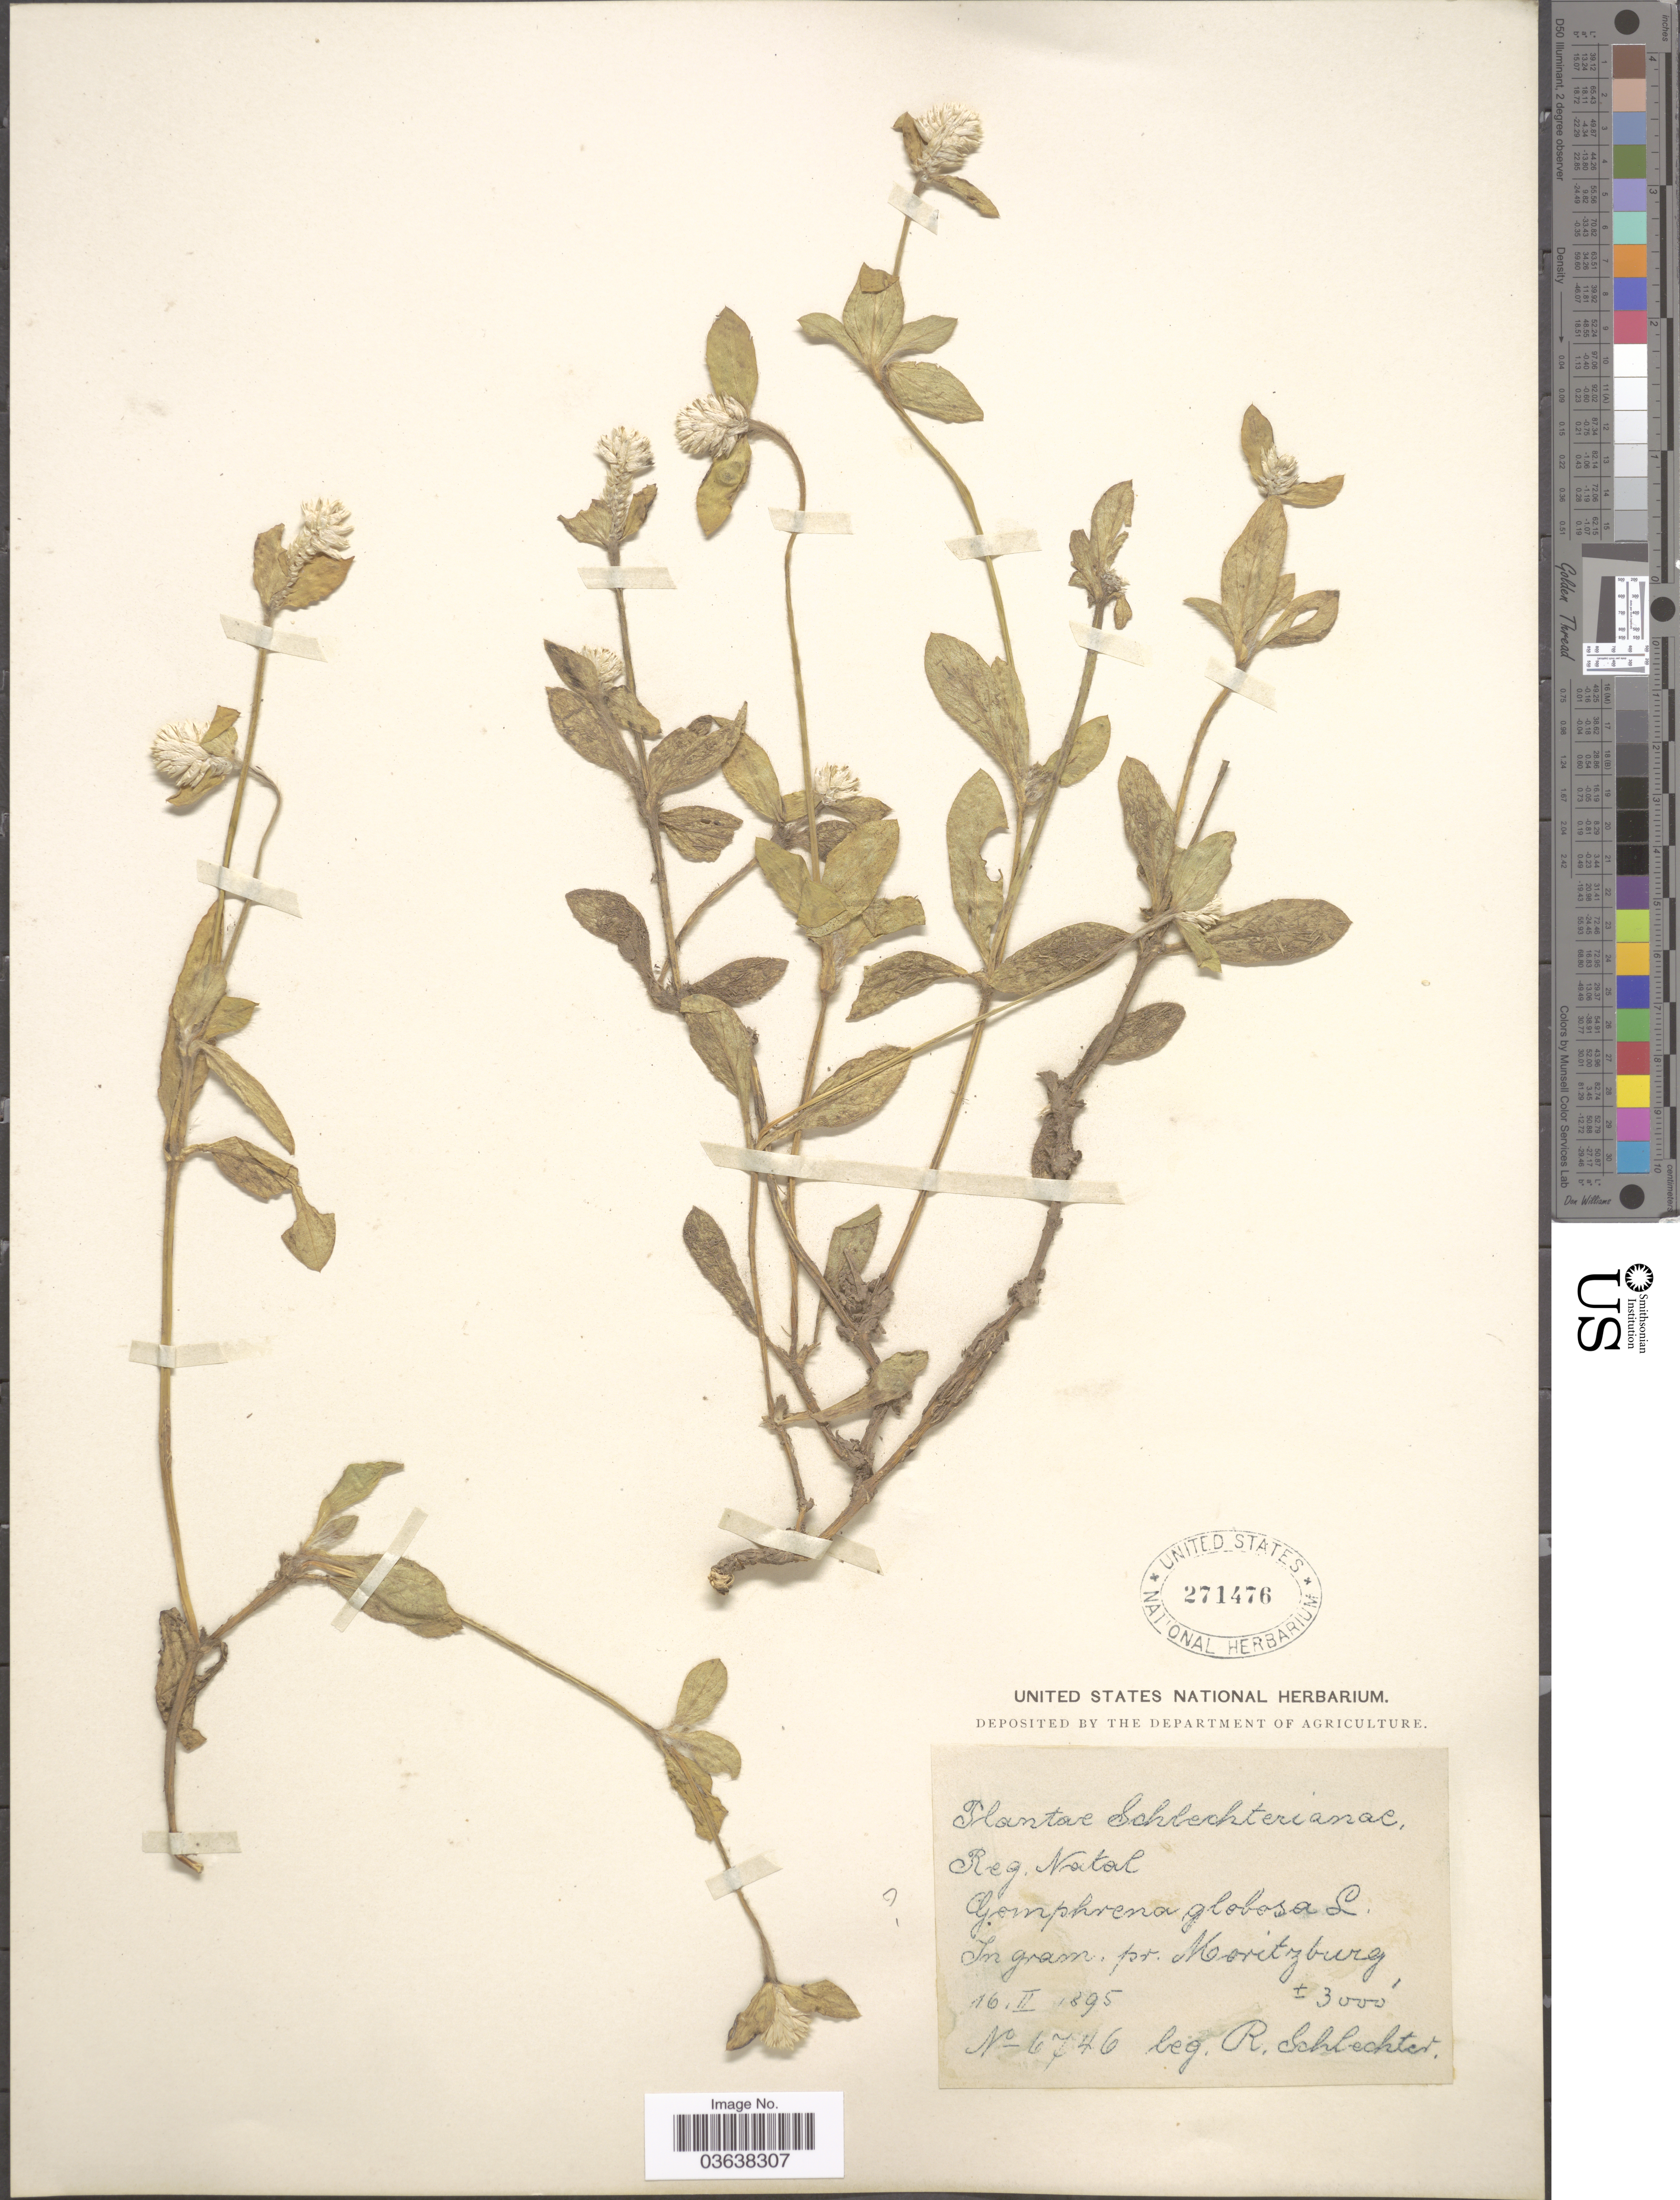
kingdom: Plantae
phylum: Tracheophyta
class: Magnoliopsida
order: Caryophyllales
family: Amaranthaceae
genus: Gomphrena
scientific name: Gomphrena serrata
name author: L.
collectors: F. R. R. Schlechter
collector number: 6746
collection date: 1895-02-16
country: South Africa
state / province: KwaZulu-Natal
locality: Reg. Natal. In gram. pr. Moritzburg.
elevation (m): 914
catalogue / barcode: US 271476